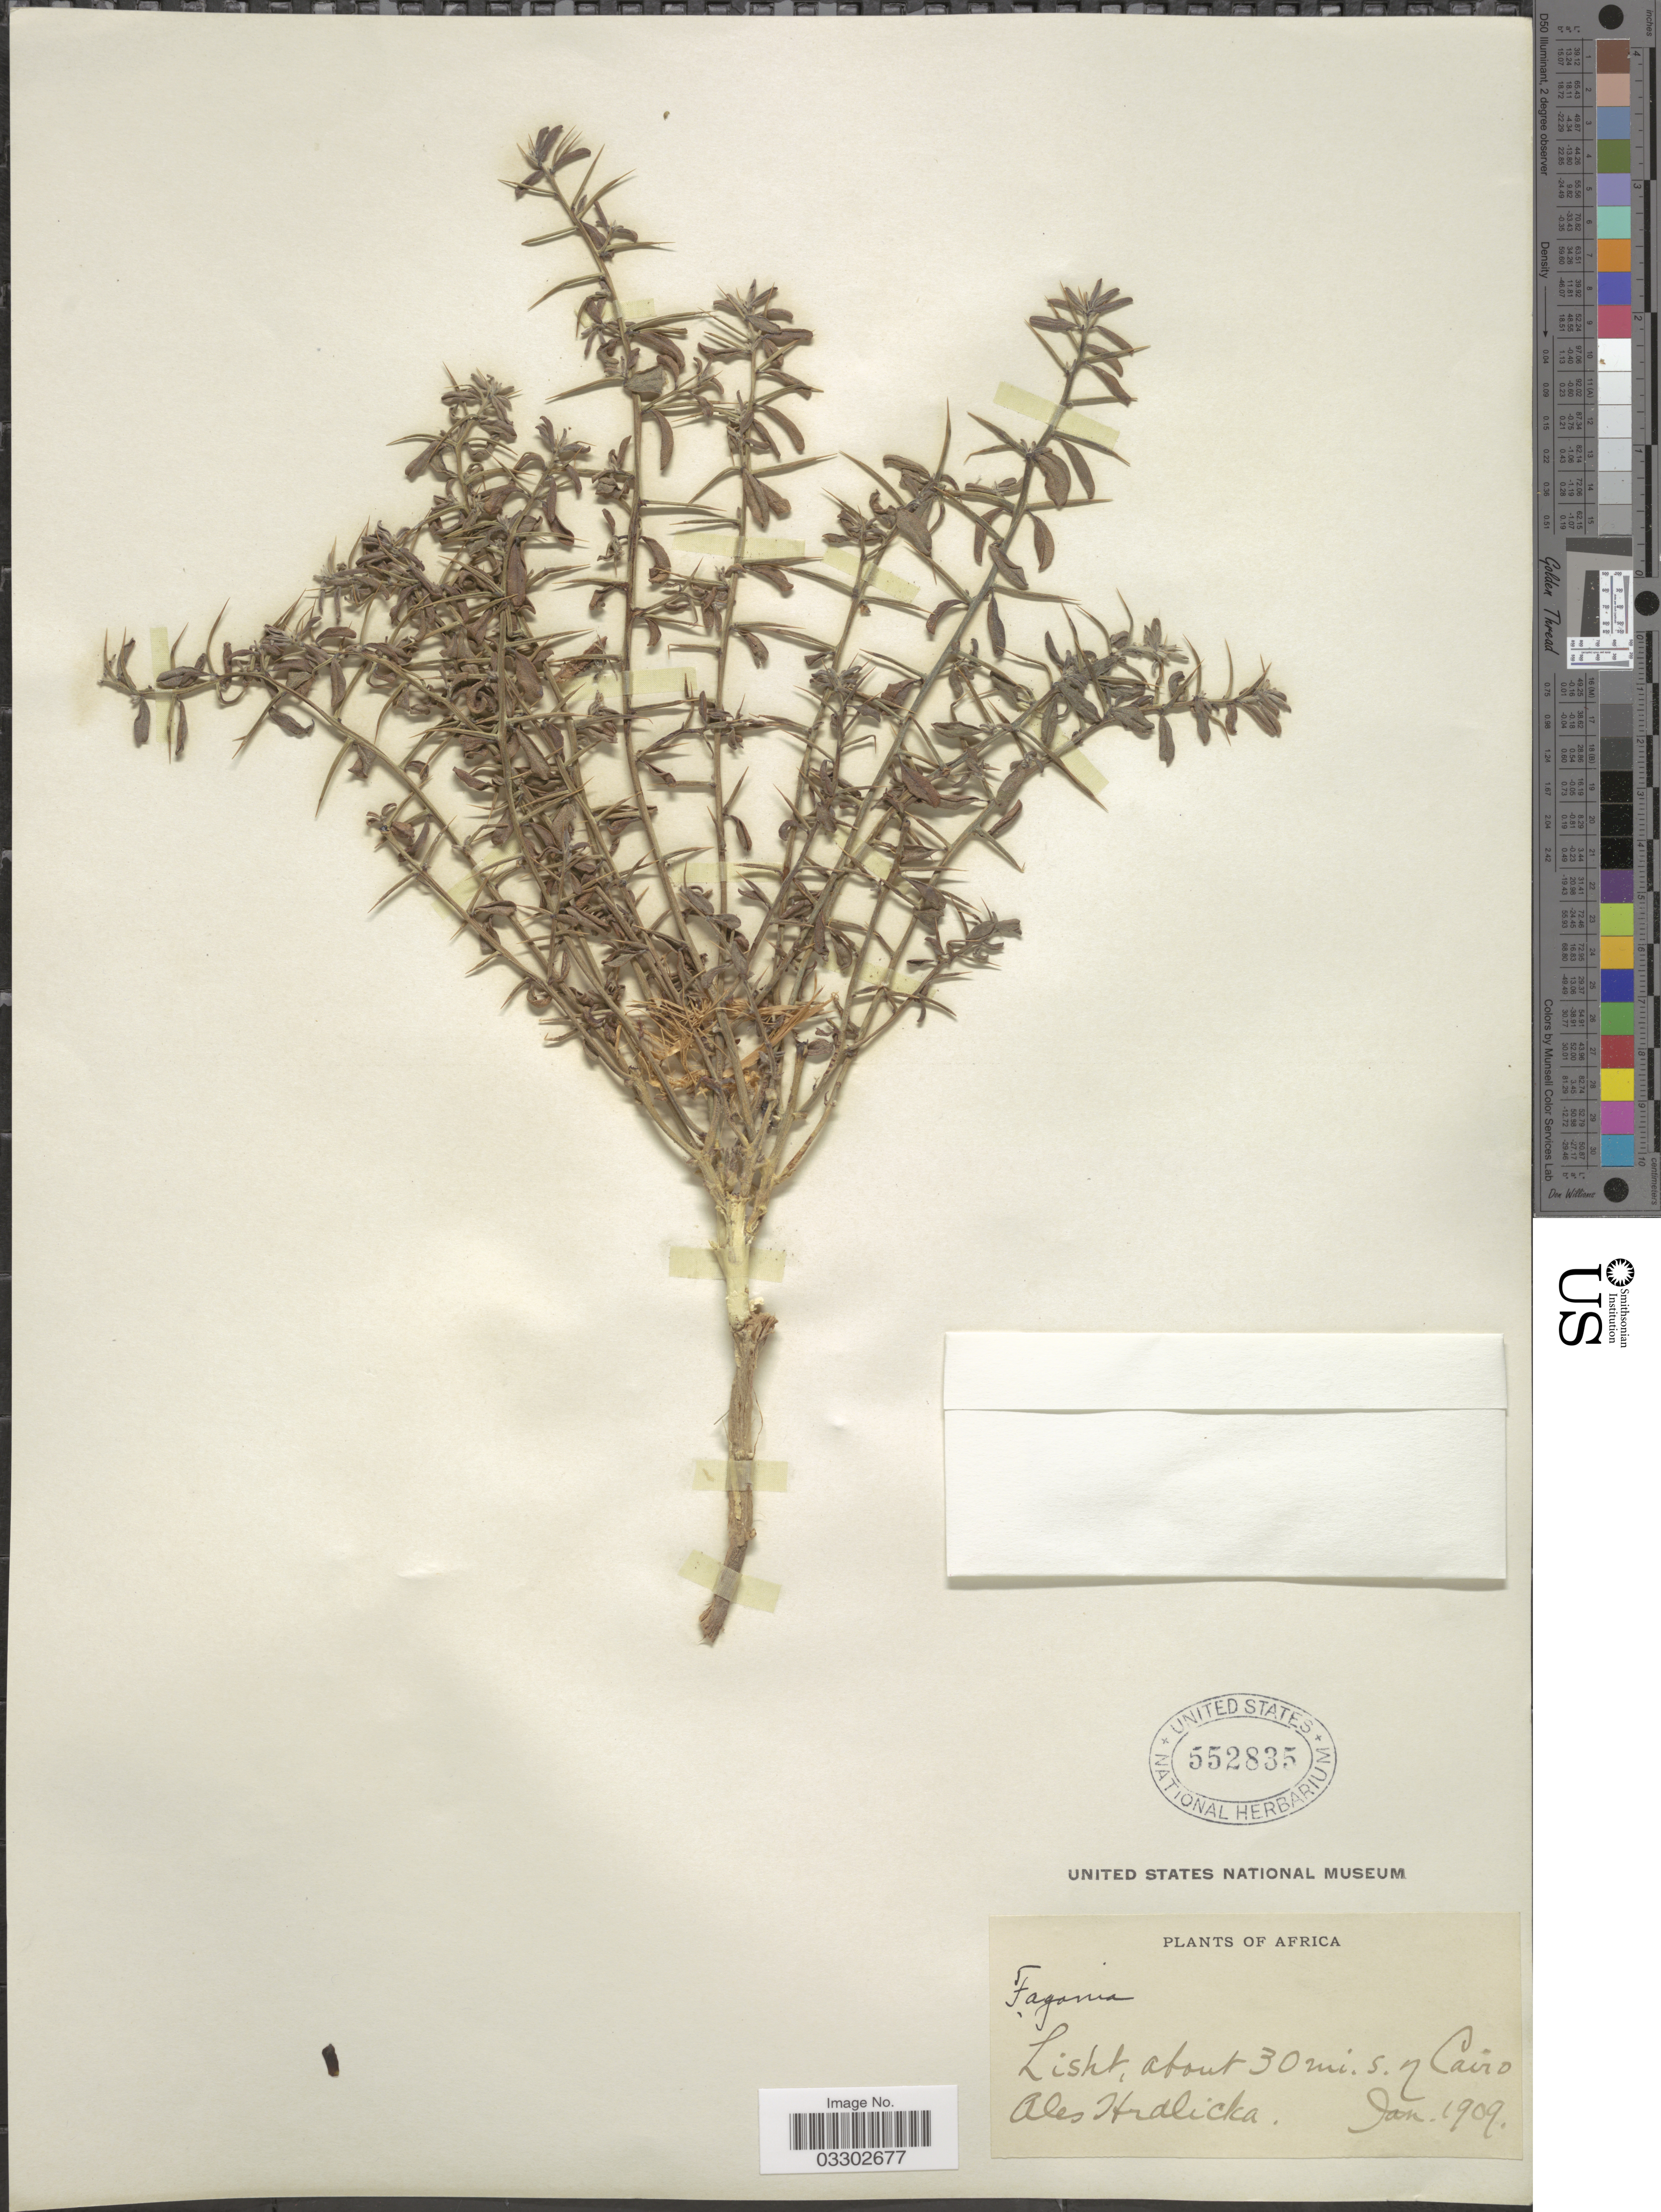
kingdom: Plantae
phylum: Tracheophyta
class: Magnoliopsida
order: Zygophyllales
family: Zygophyllaceae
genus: Fagonia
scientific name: Fagonia sp.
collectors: A. Hrdlicka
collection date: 1909-01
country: Egypt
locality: Africa. Lisht, about 30 mi. s. of Cairo.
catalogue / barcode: US 552835